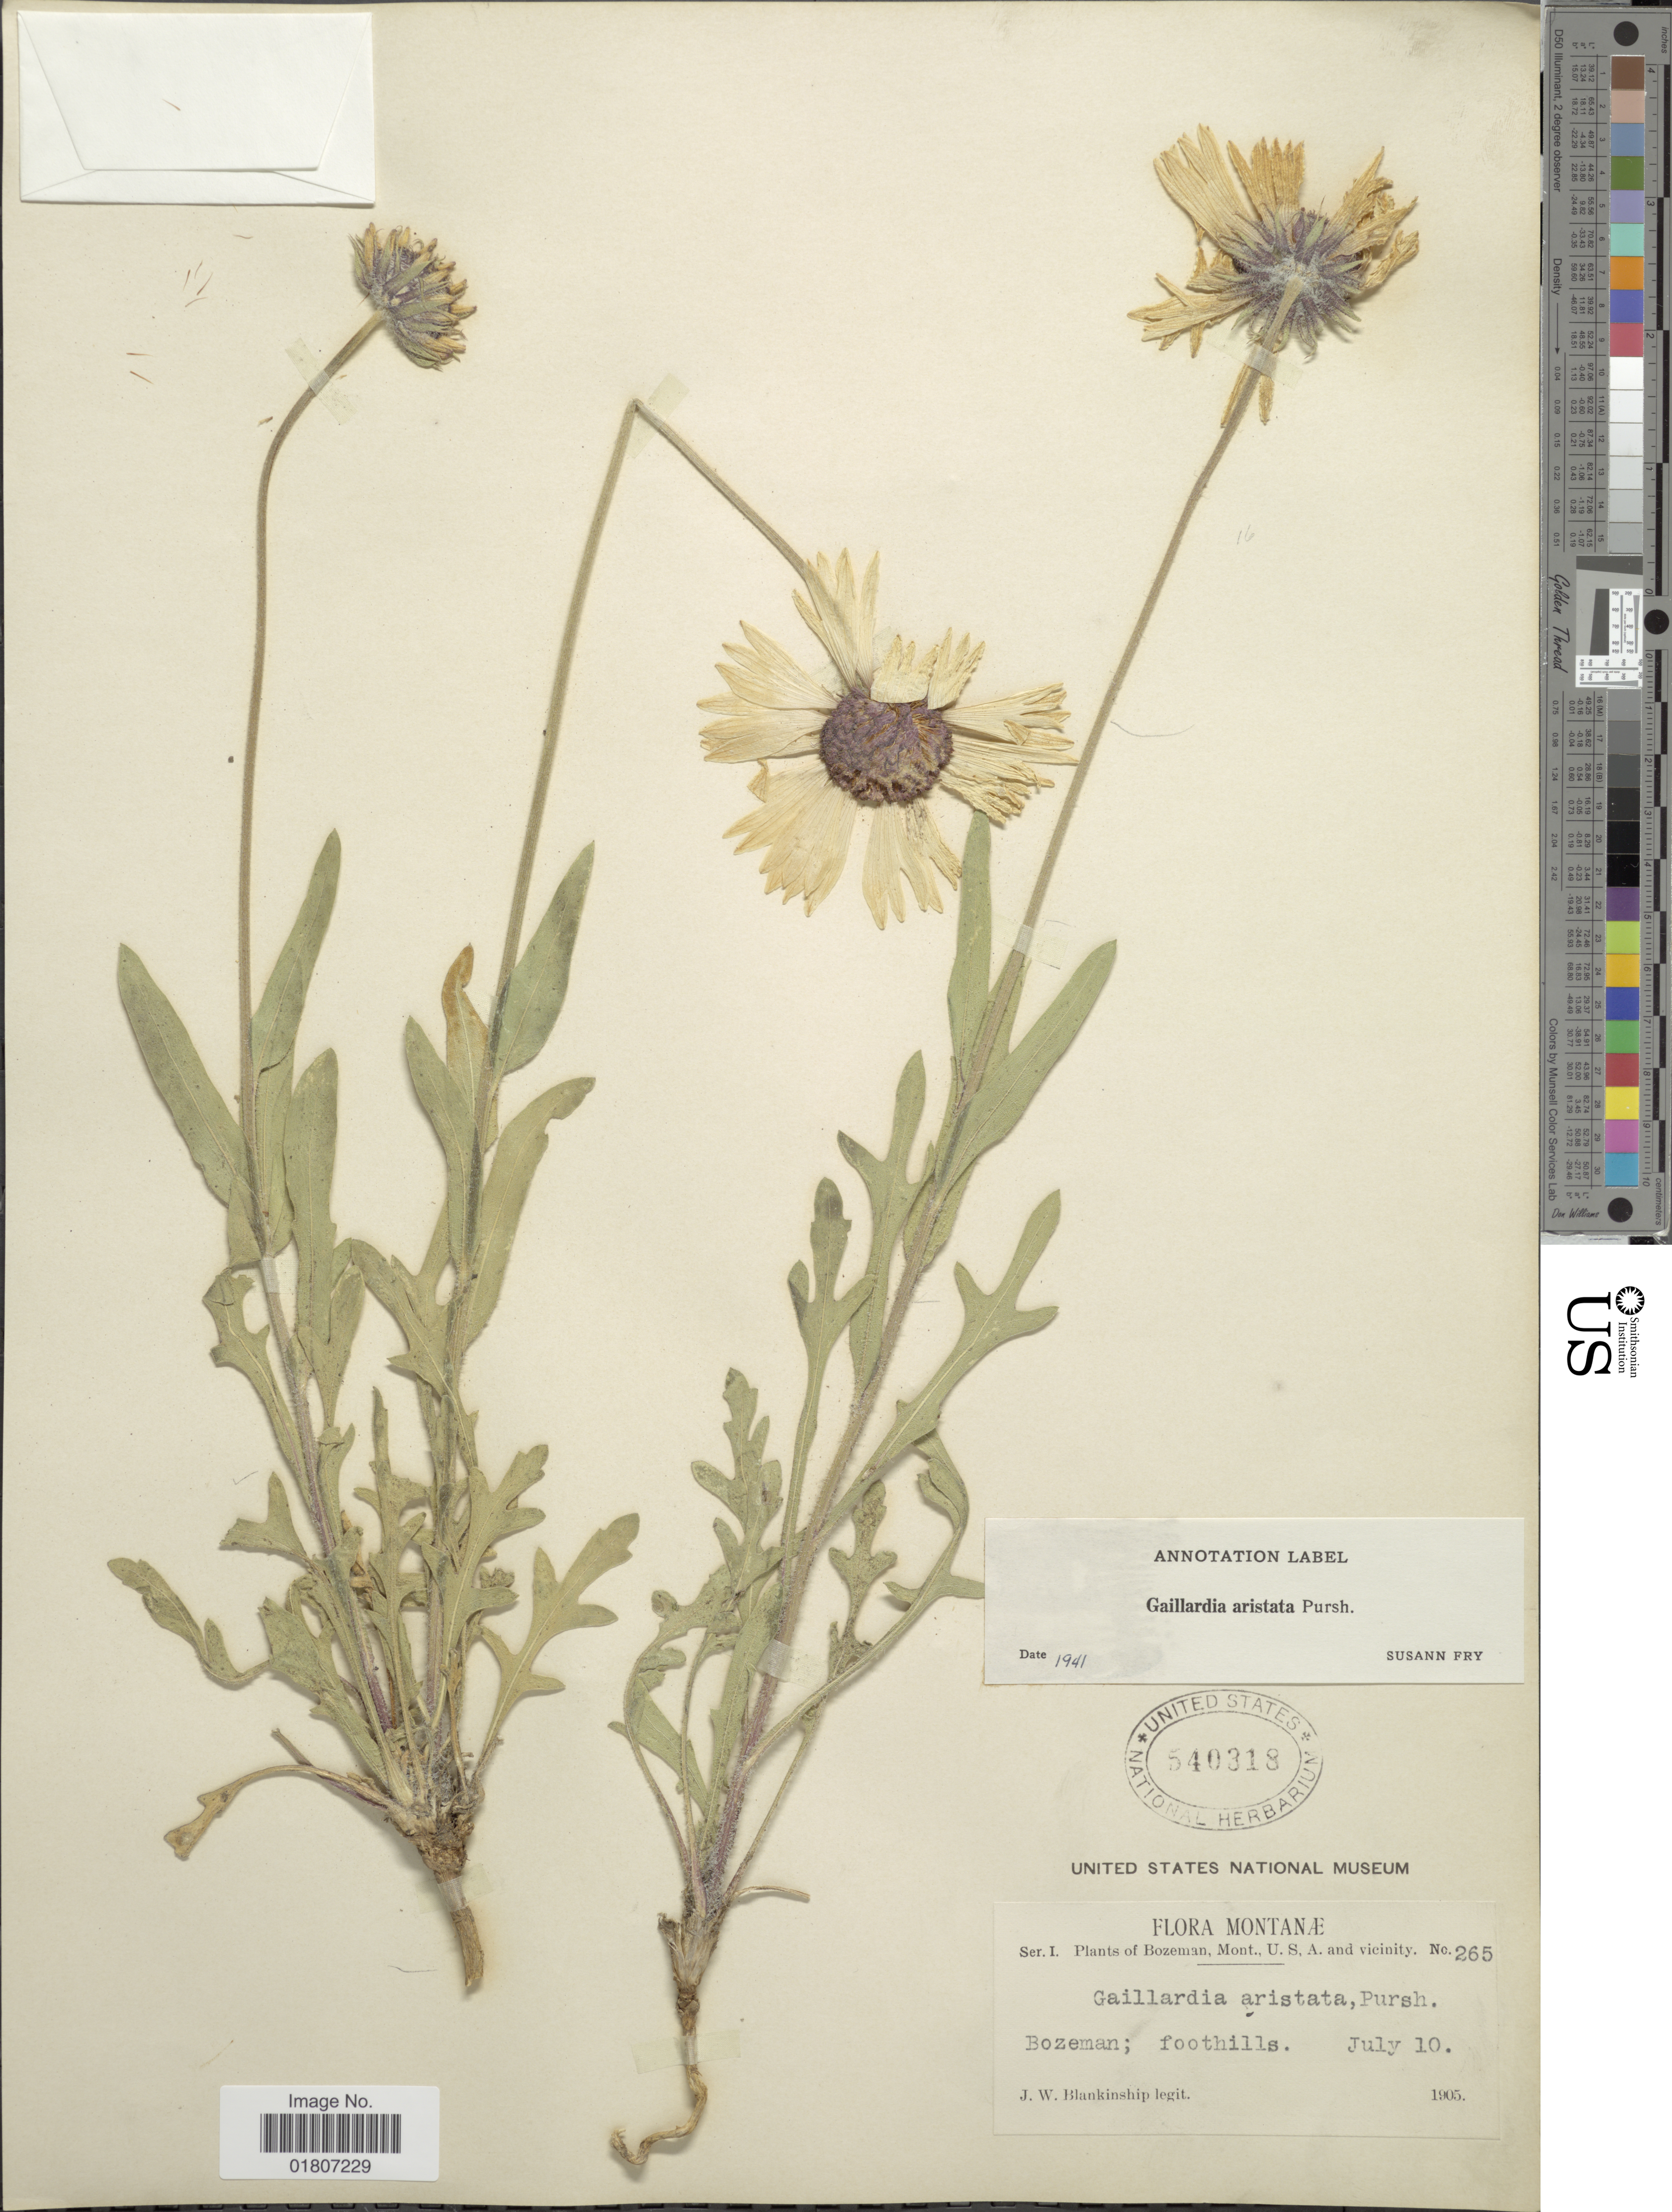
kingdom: Plantae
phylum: Tracheophyta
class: Magnoliopsida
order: Asterales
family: Asteraceae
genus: Gaillardia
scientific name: Gaillardia aristata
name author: Pursh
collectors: J. W. Blankinship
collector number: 265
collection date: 1905-07-10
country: United States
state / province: Montana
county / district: Gallatin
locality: Bozeman and vicinity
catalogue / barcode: US 540318